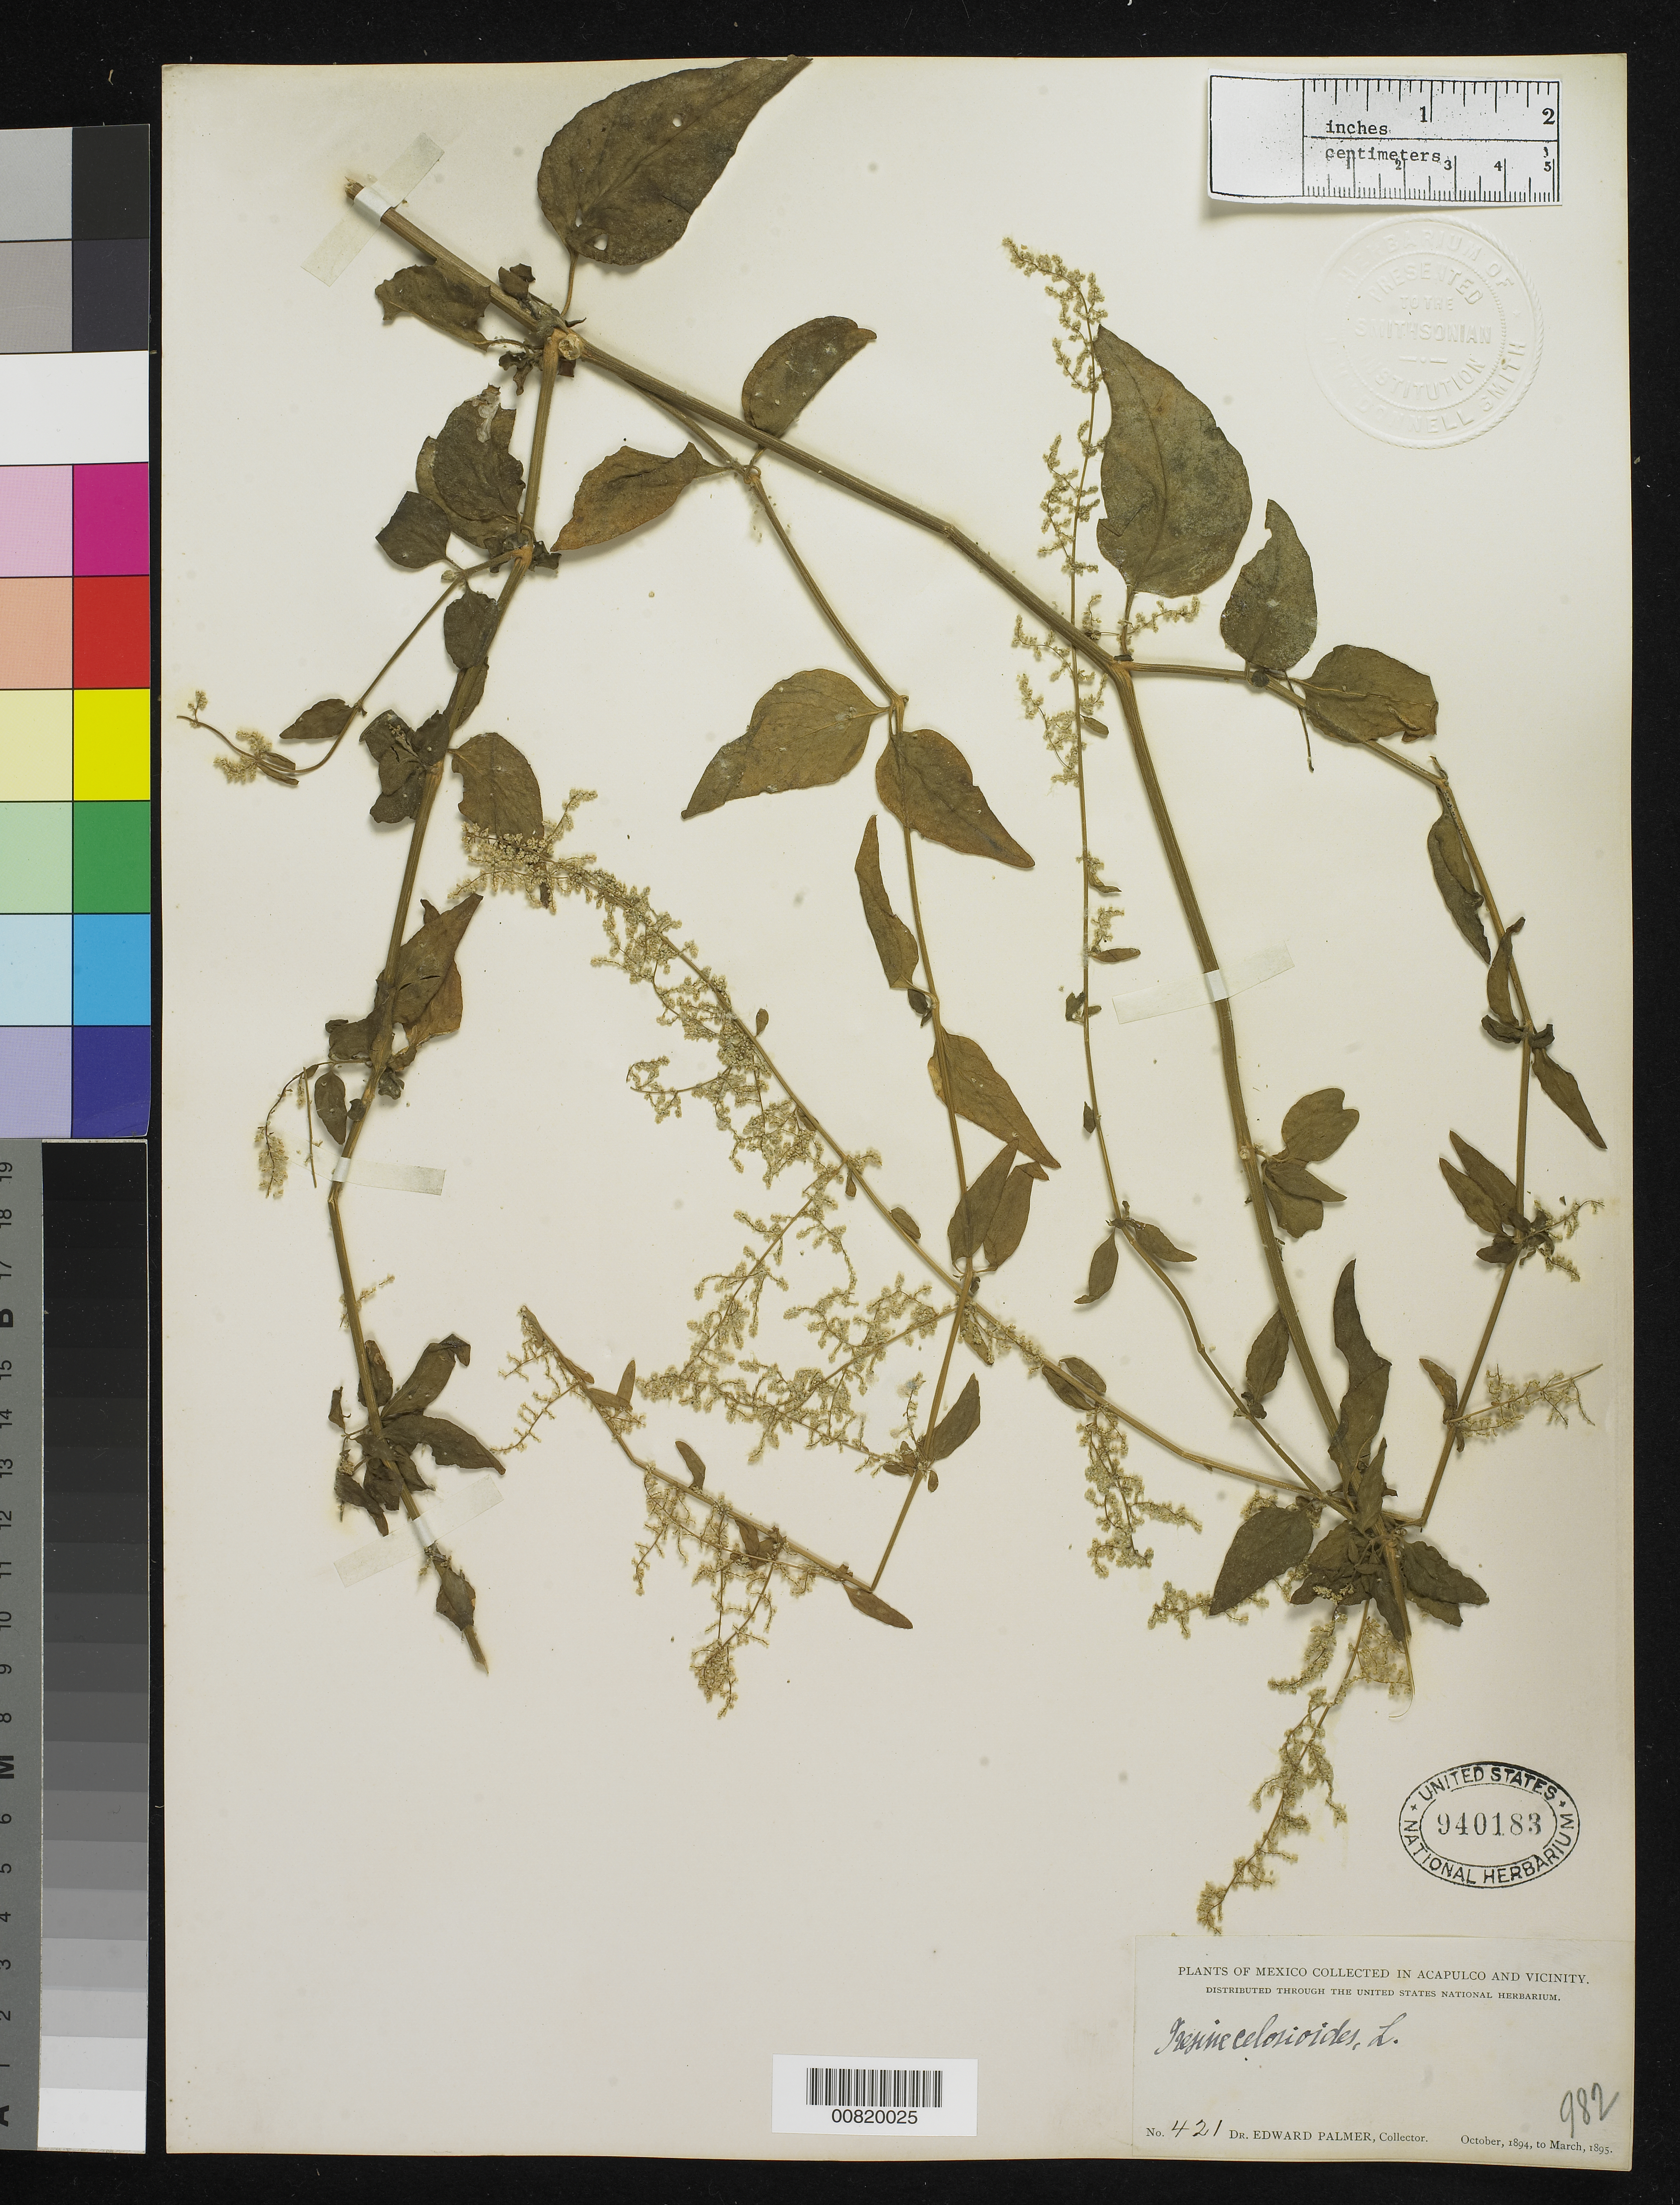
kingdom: Plantae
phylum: Tracheophyta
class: Magnoliopsida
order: Caryophyllales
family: Amaranthaceae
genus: Iresine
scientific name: Iresine celosioides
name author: L.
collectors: E. Palmer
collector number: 421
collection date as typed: Oct 1894 to -- Mar 1895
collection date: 1894-10/1895-03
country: Mexico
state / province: Guerrero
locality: Acapulco, Guerrero and vicinity.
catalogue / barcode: US 940183